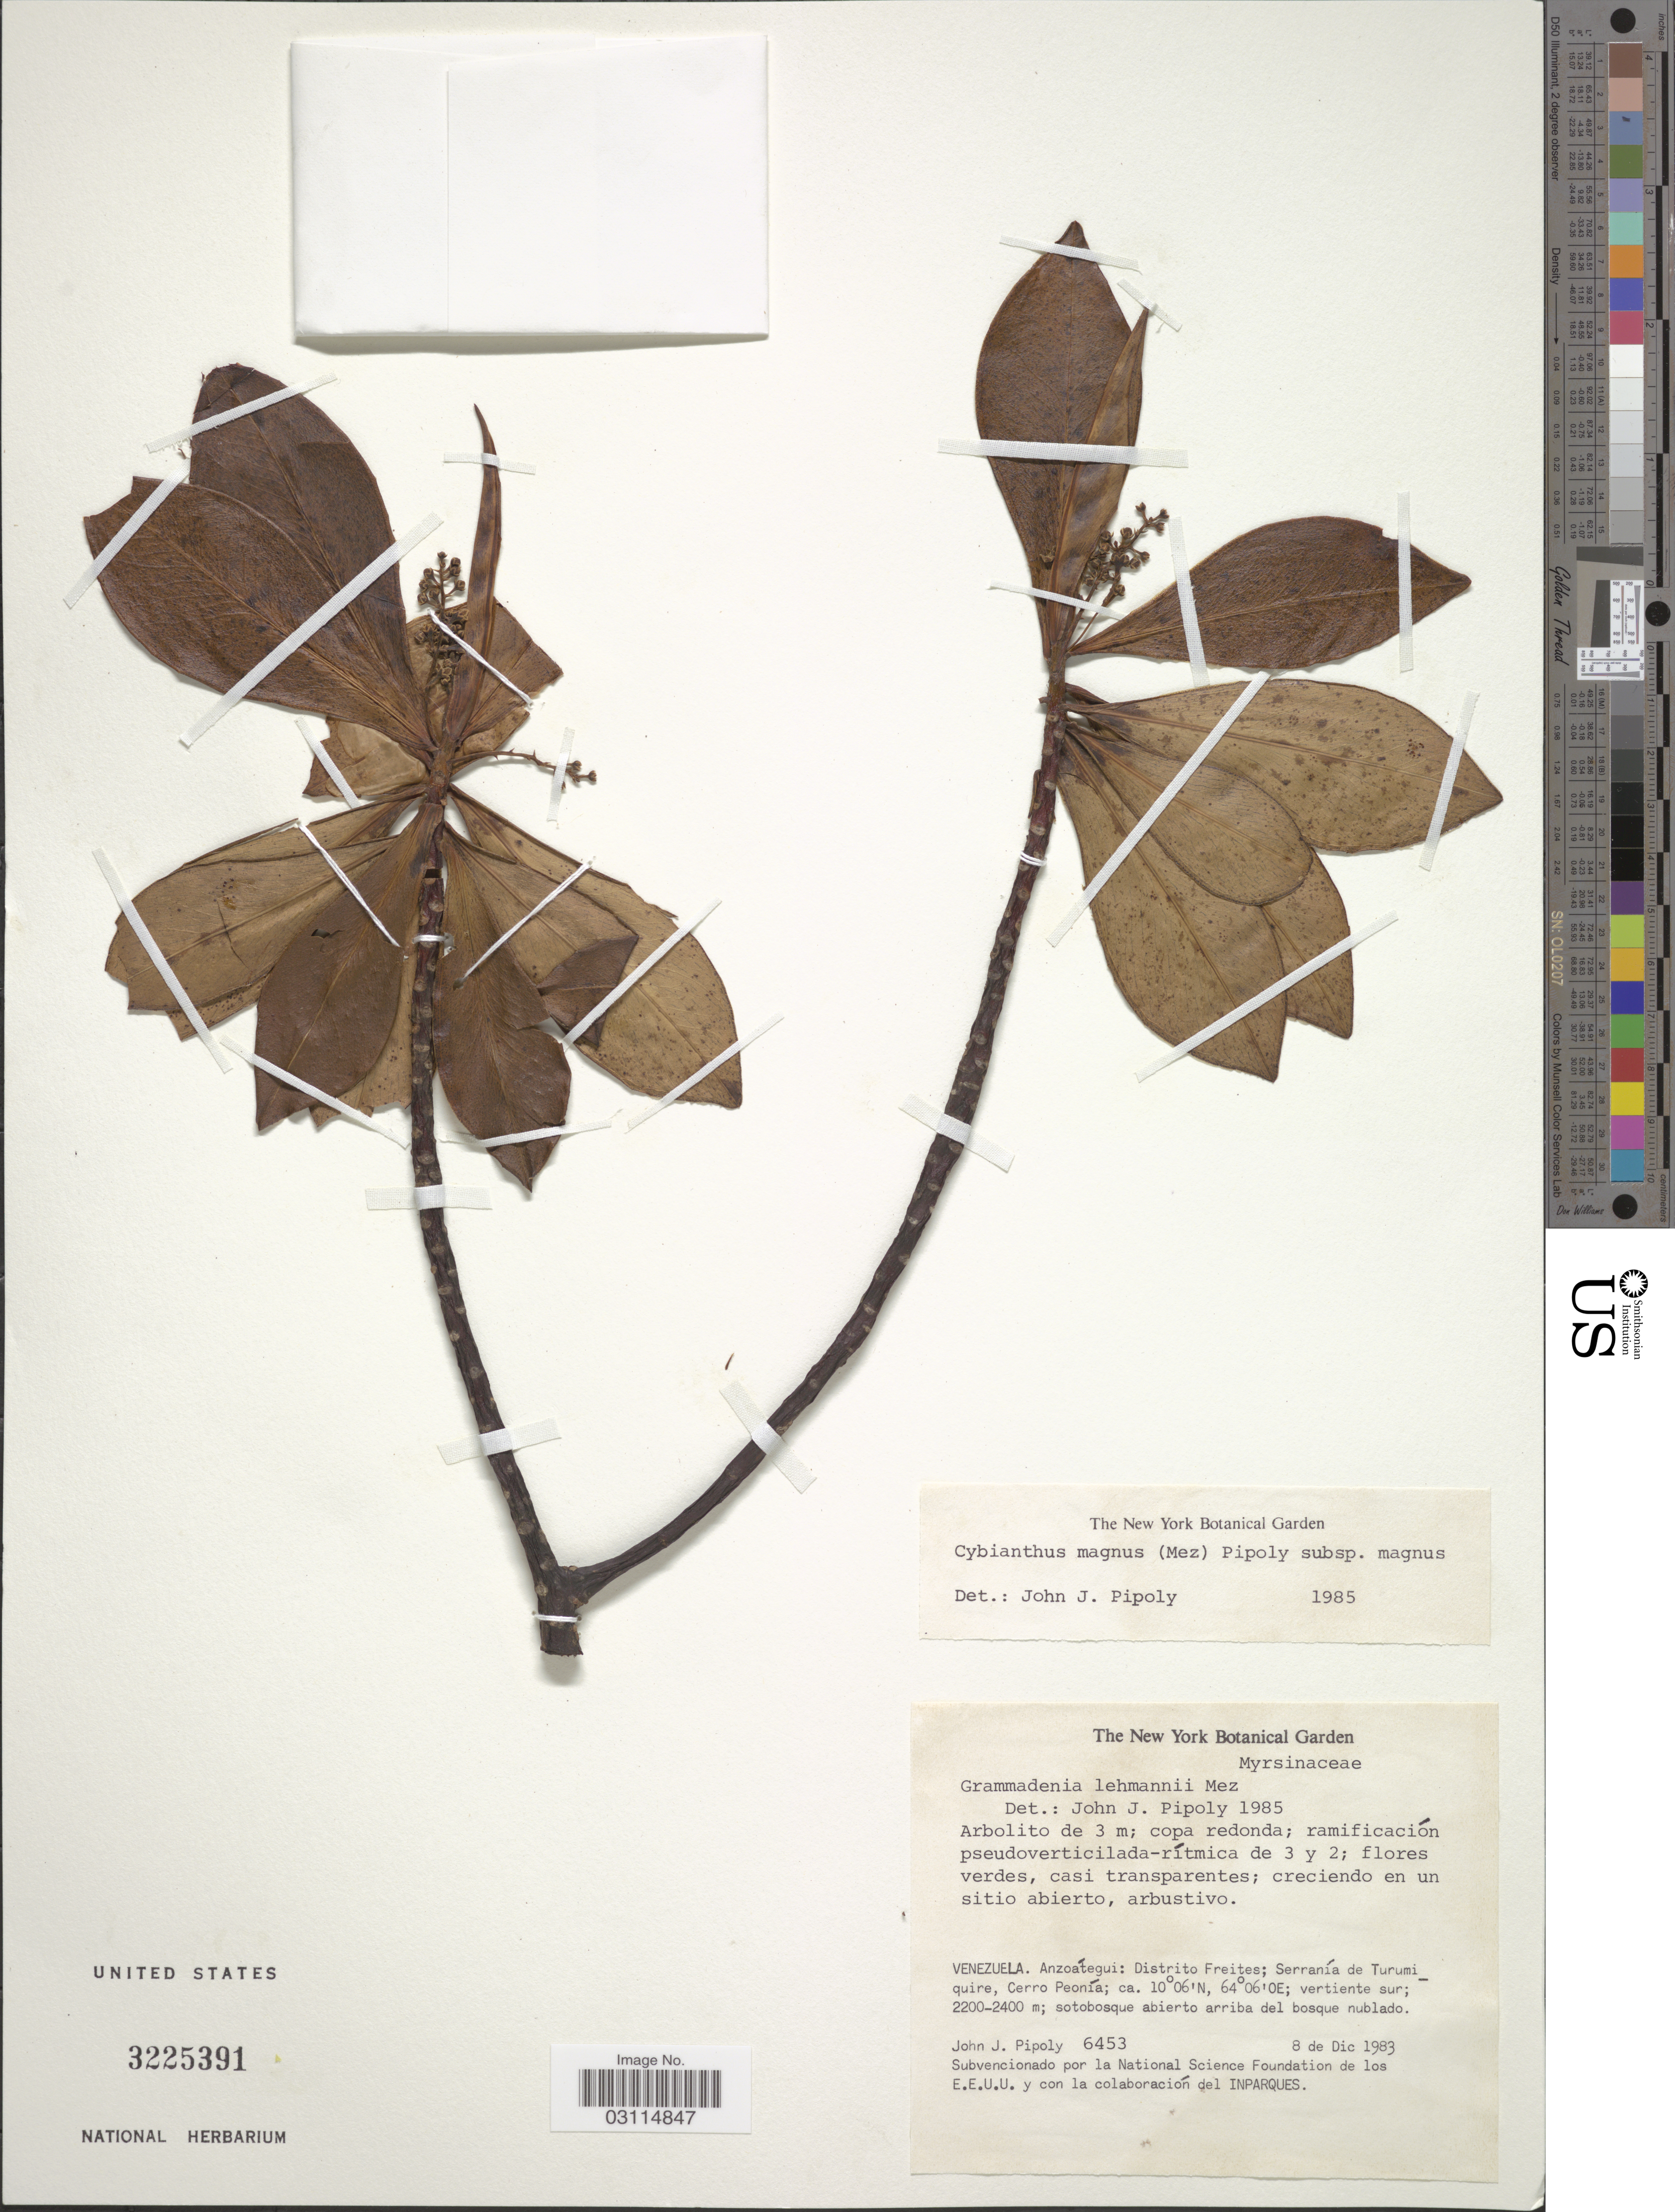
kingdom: Plantae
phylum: Tracheophyta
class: Magnoliopsida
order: Ericales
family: Primulaceae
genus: Cybianthus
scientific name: Cybianthus magnus subsp. magnus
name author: (Mez) Pipoly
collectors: J. J. Pipoly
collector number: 5453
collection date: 1983-12-08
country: Venezuela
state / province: Anzoategui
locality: Distrito Freites; Serranía de Turumiquire, Cerro Peonía.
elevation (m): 2200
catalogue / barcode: US 3225391